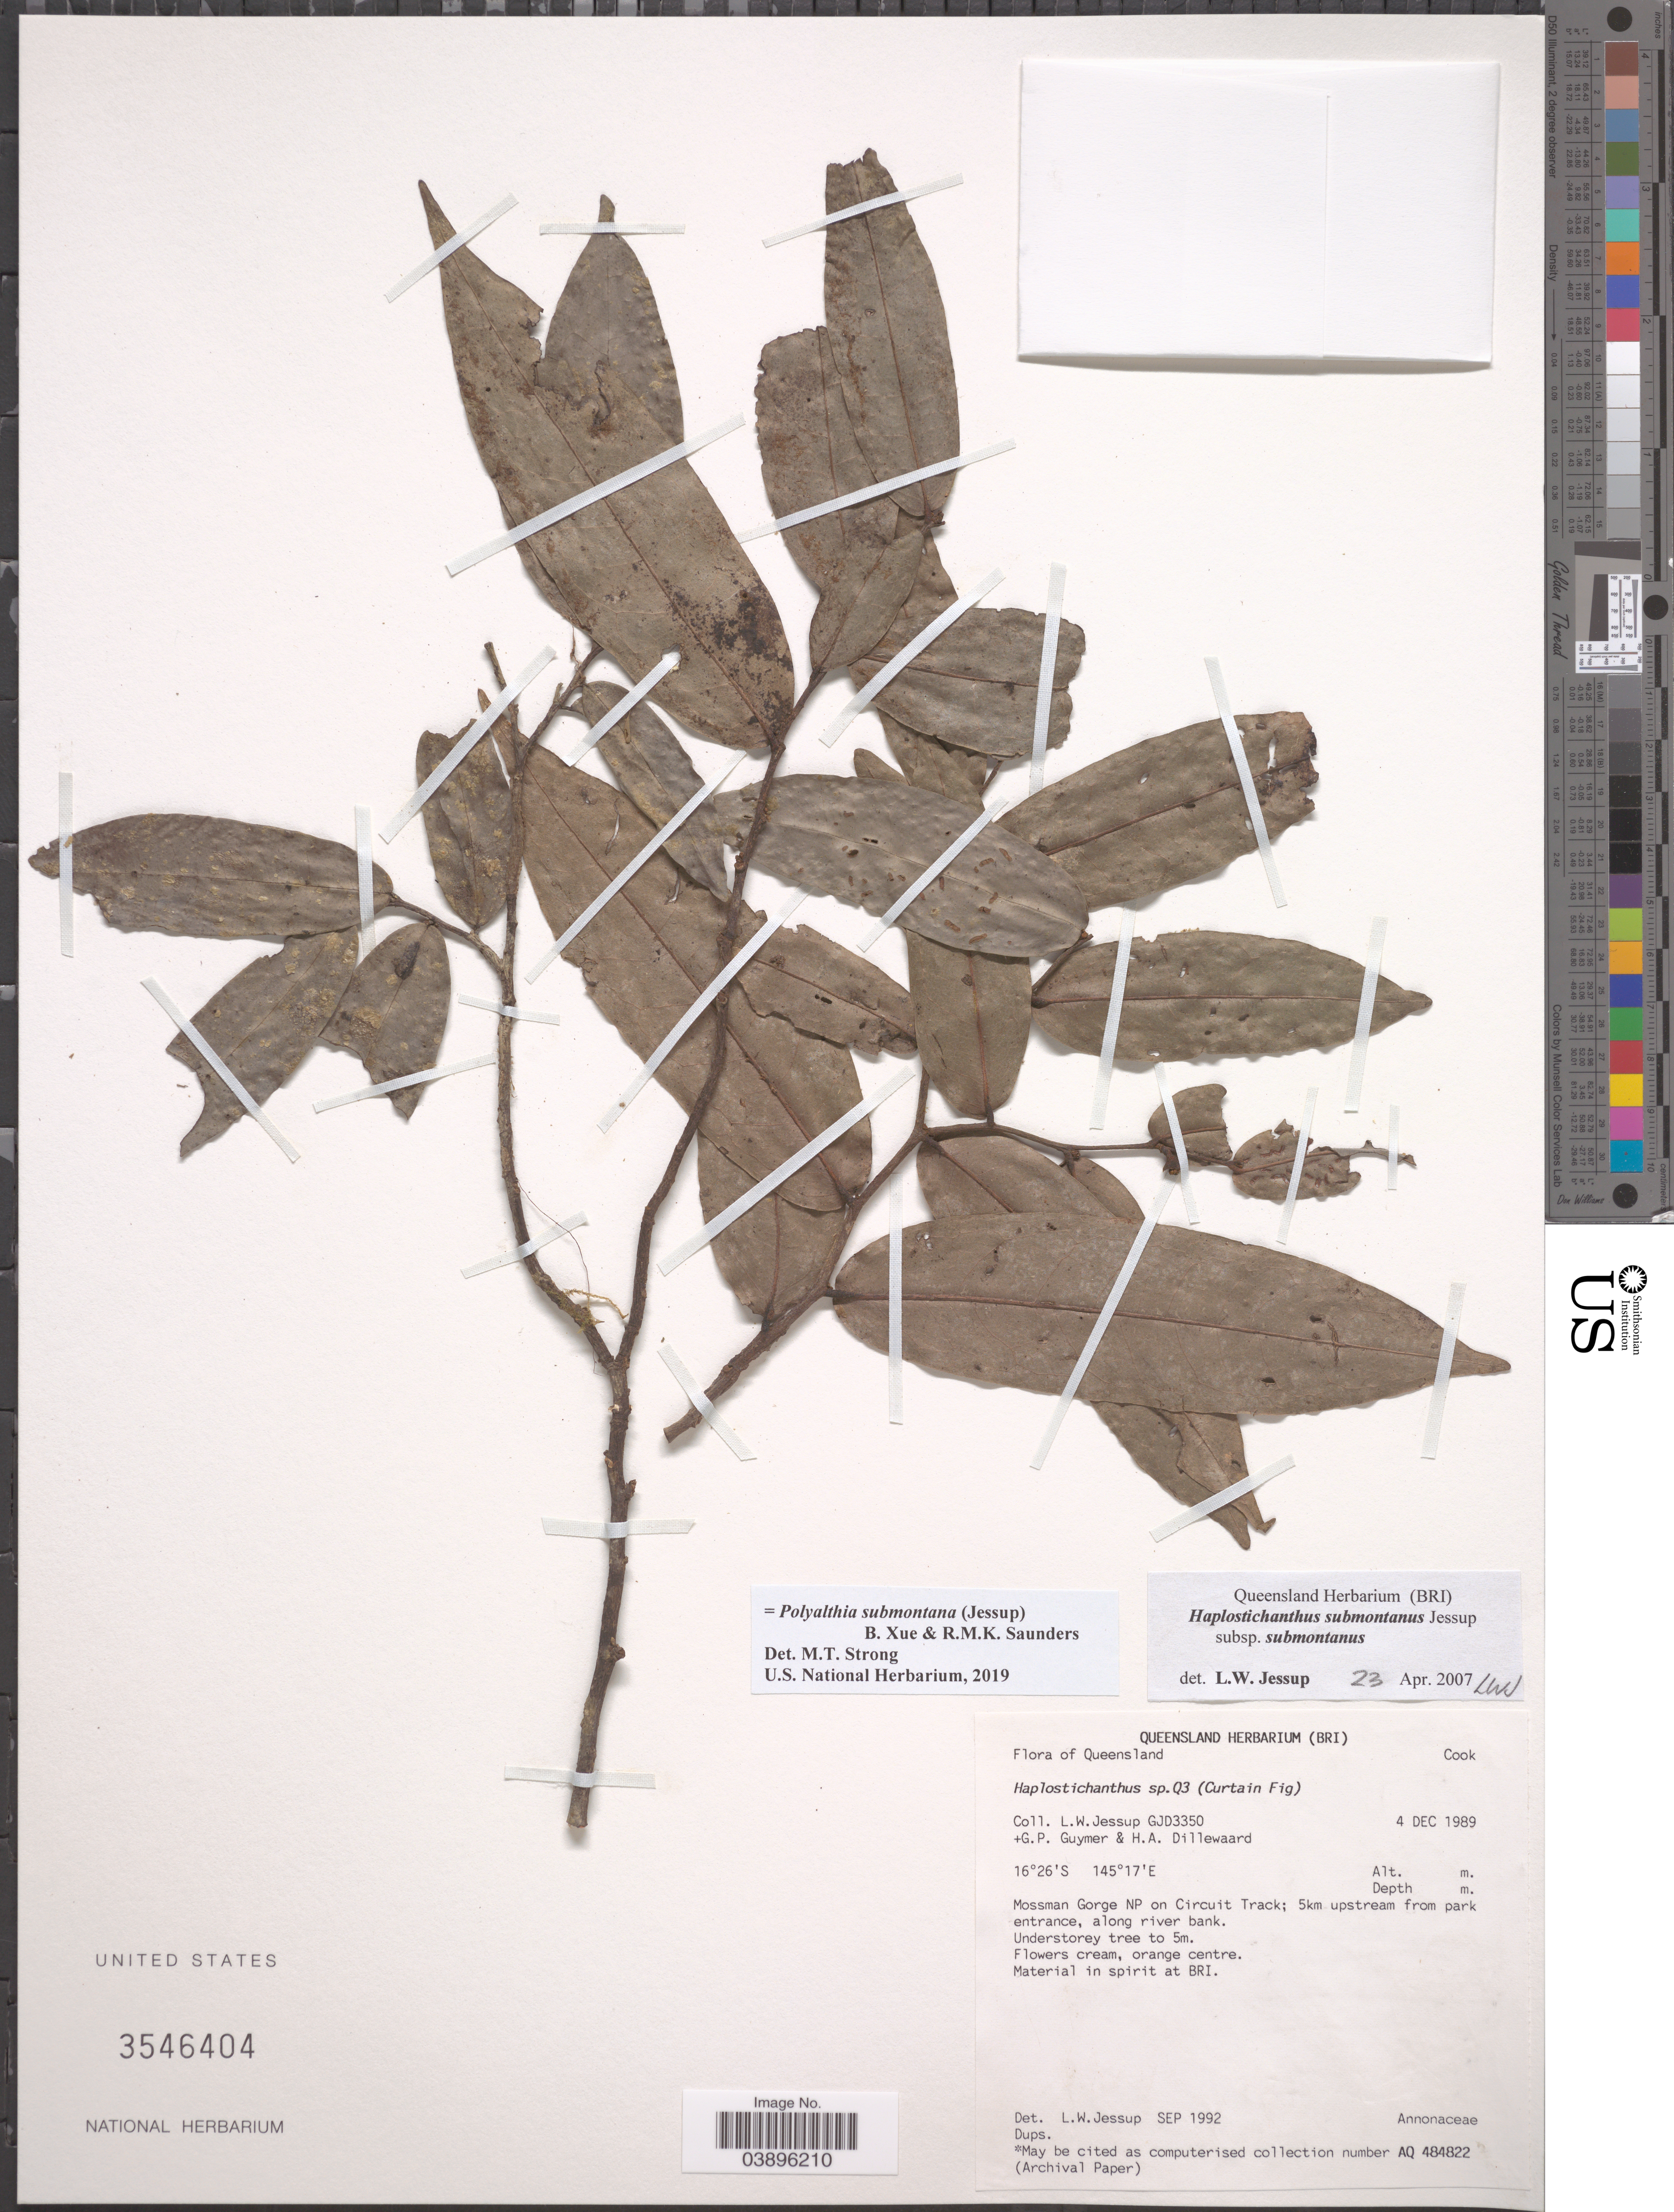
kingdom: Plantae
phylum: Tracheophyta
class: Magnoliopsida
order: Magnoliales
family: Annonaceae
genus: Polyalthia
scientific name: Polyalthia submontana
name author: (Jessup) B. Xue & R.M.K. Saunders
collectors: L. Jessup, G. P. Guymer & H. Dillewaard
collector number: GJD3350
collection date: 1989-12-04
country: Australia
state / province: Queensland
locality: Mossman Gorge NP on Circuiit Track; 5km upstream from park entrance, along river bank.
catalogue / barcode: US 3546404